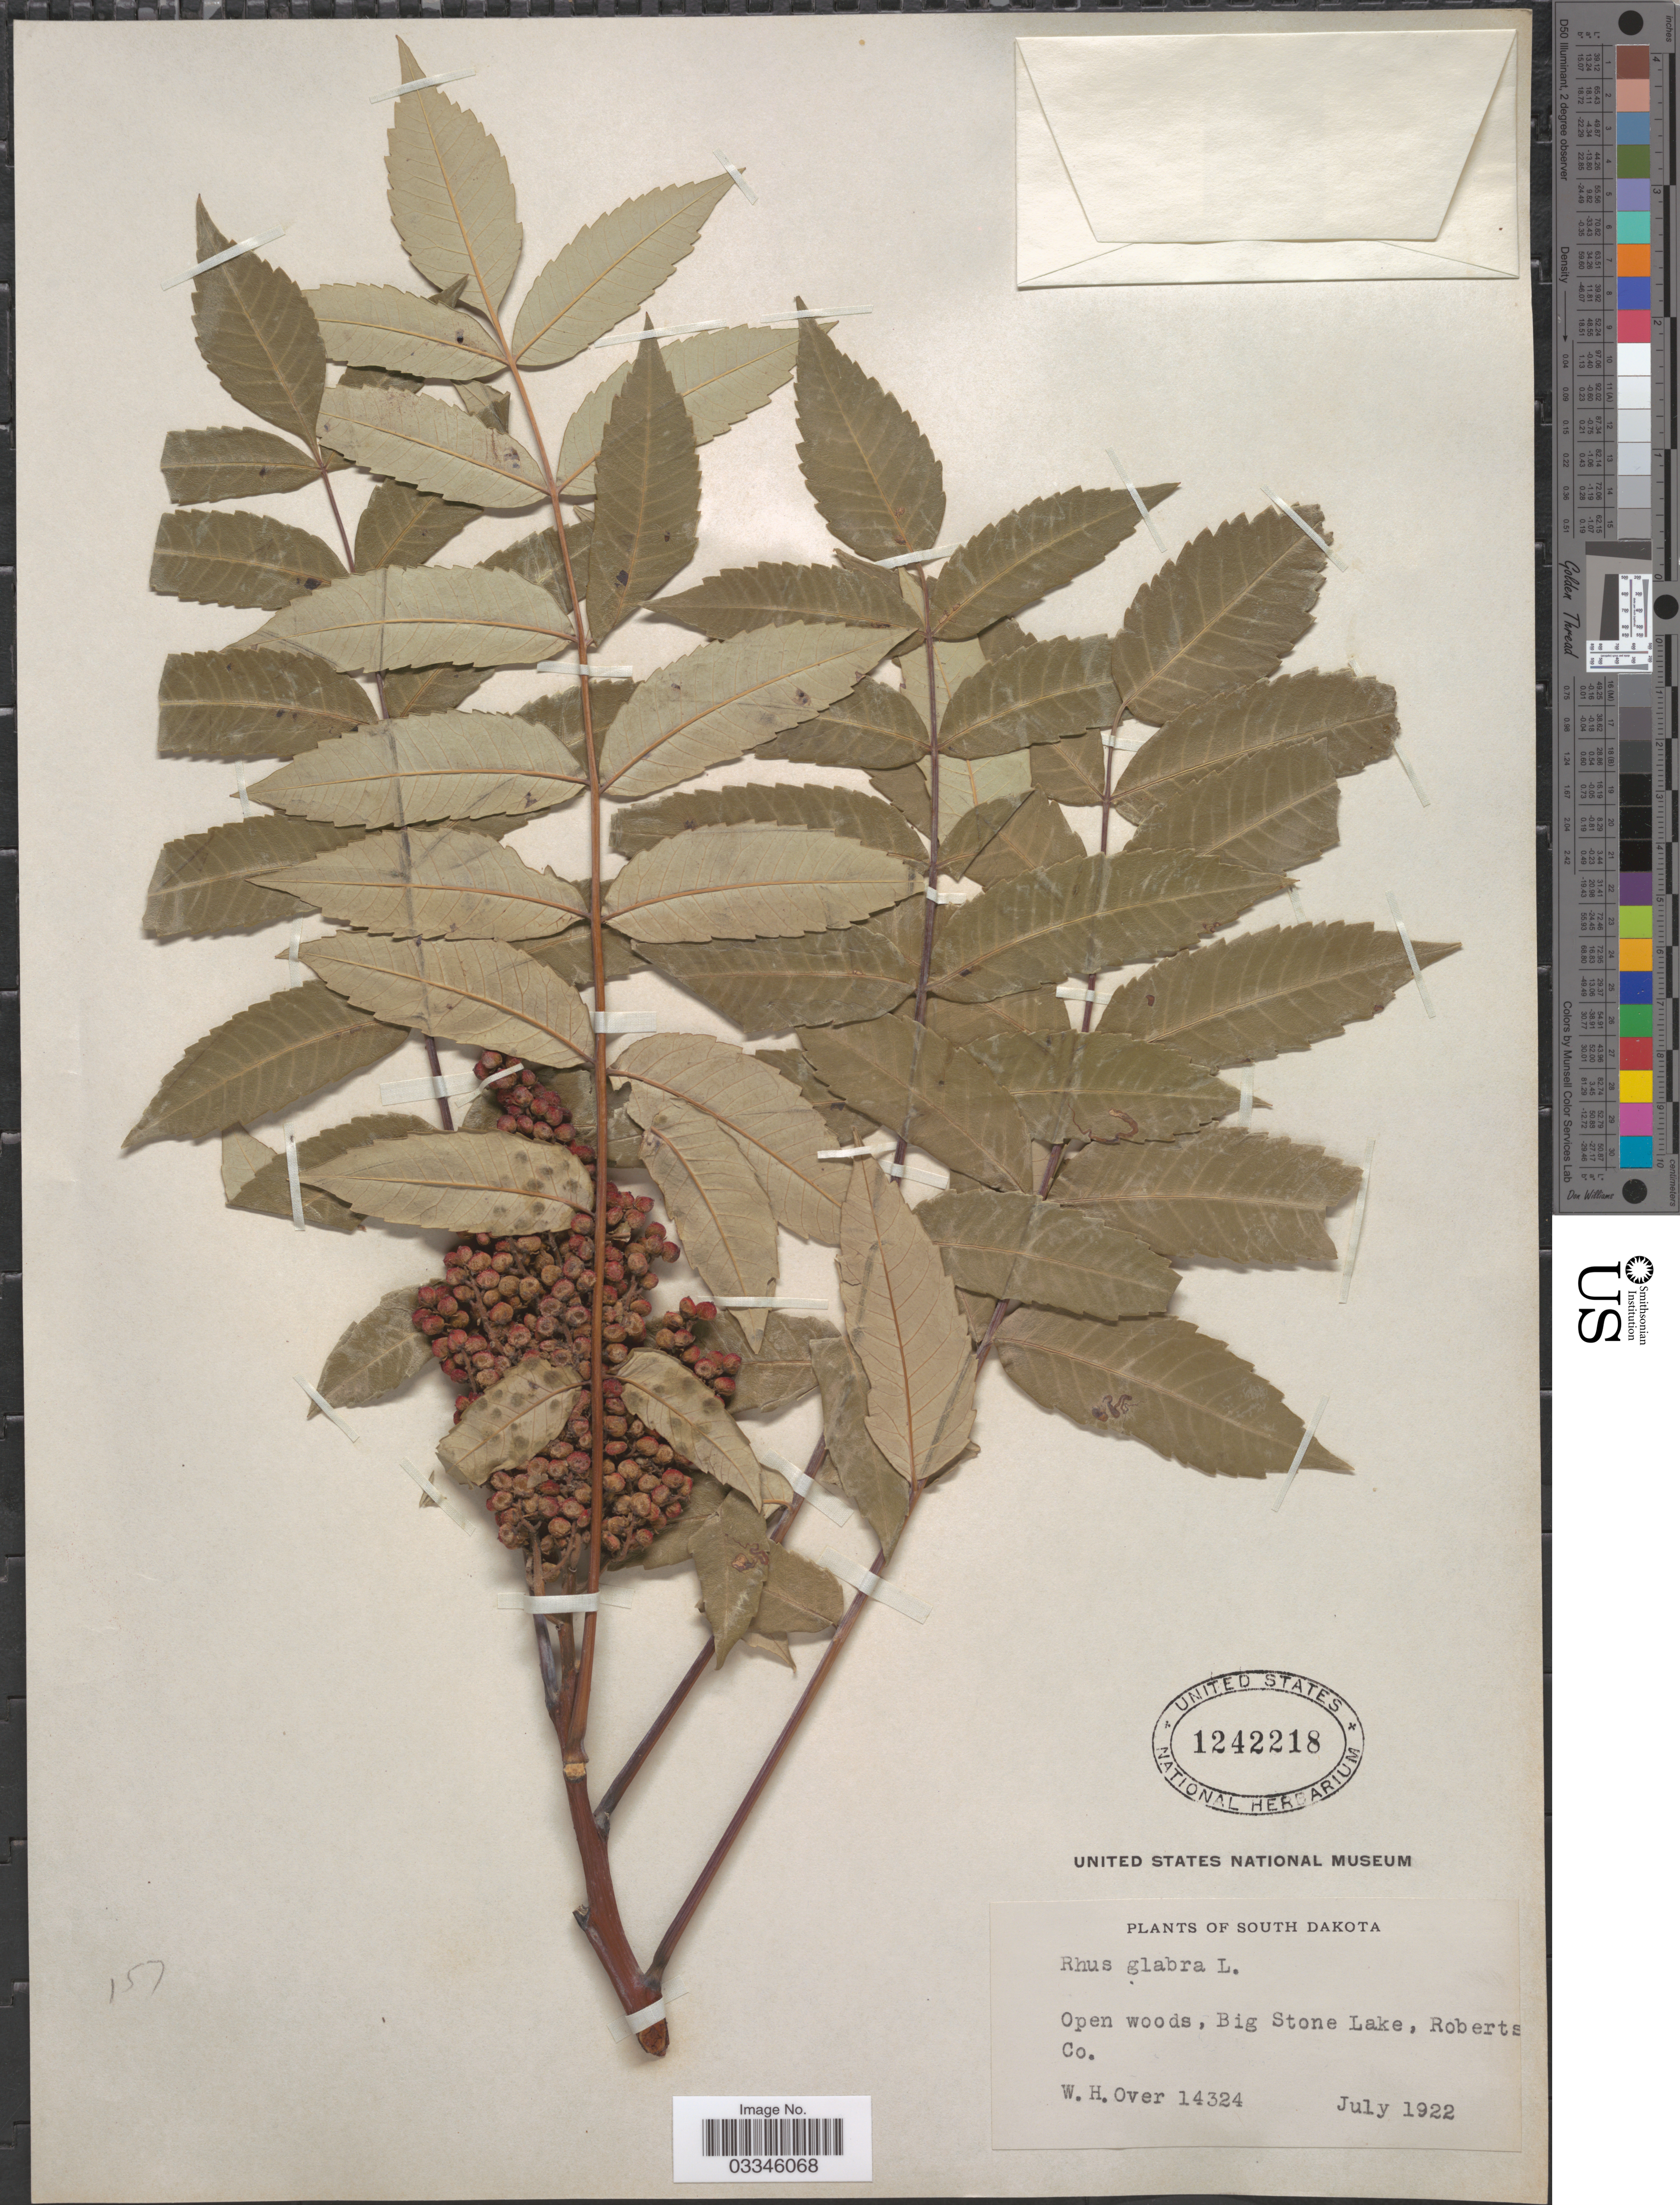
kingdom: Plantae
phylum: Tracheophyta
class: Magnoliopsida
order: Sapindales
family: Anacardiaceae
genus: Rhus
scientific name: Rhus glabra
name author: L.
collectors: W. Over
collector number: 14324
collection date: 1922-07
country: United States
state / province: South Dakota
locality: Big Stone Lake, Roberts Co.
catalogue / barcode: US 1242218